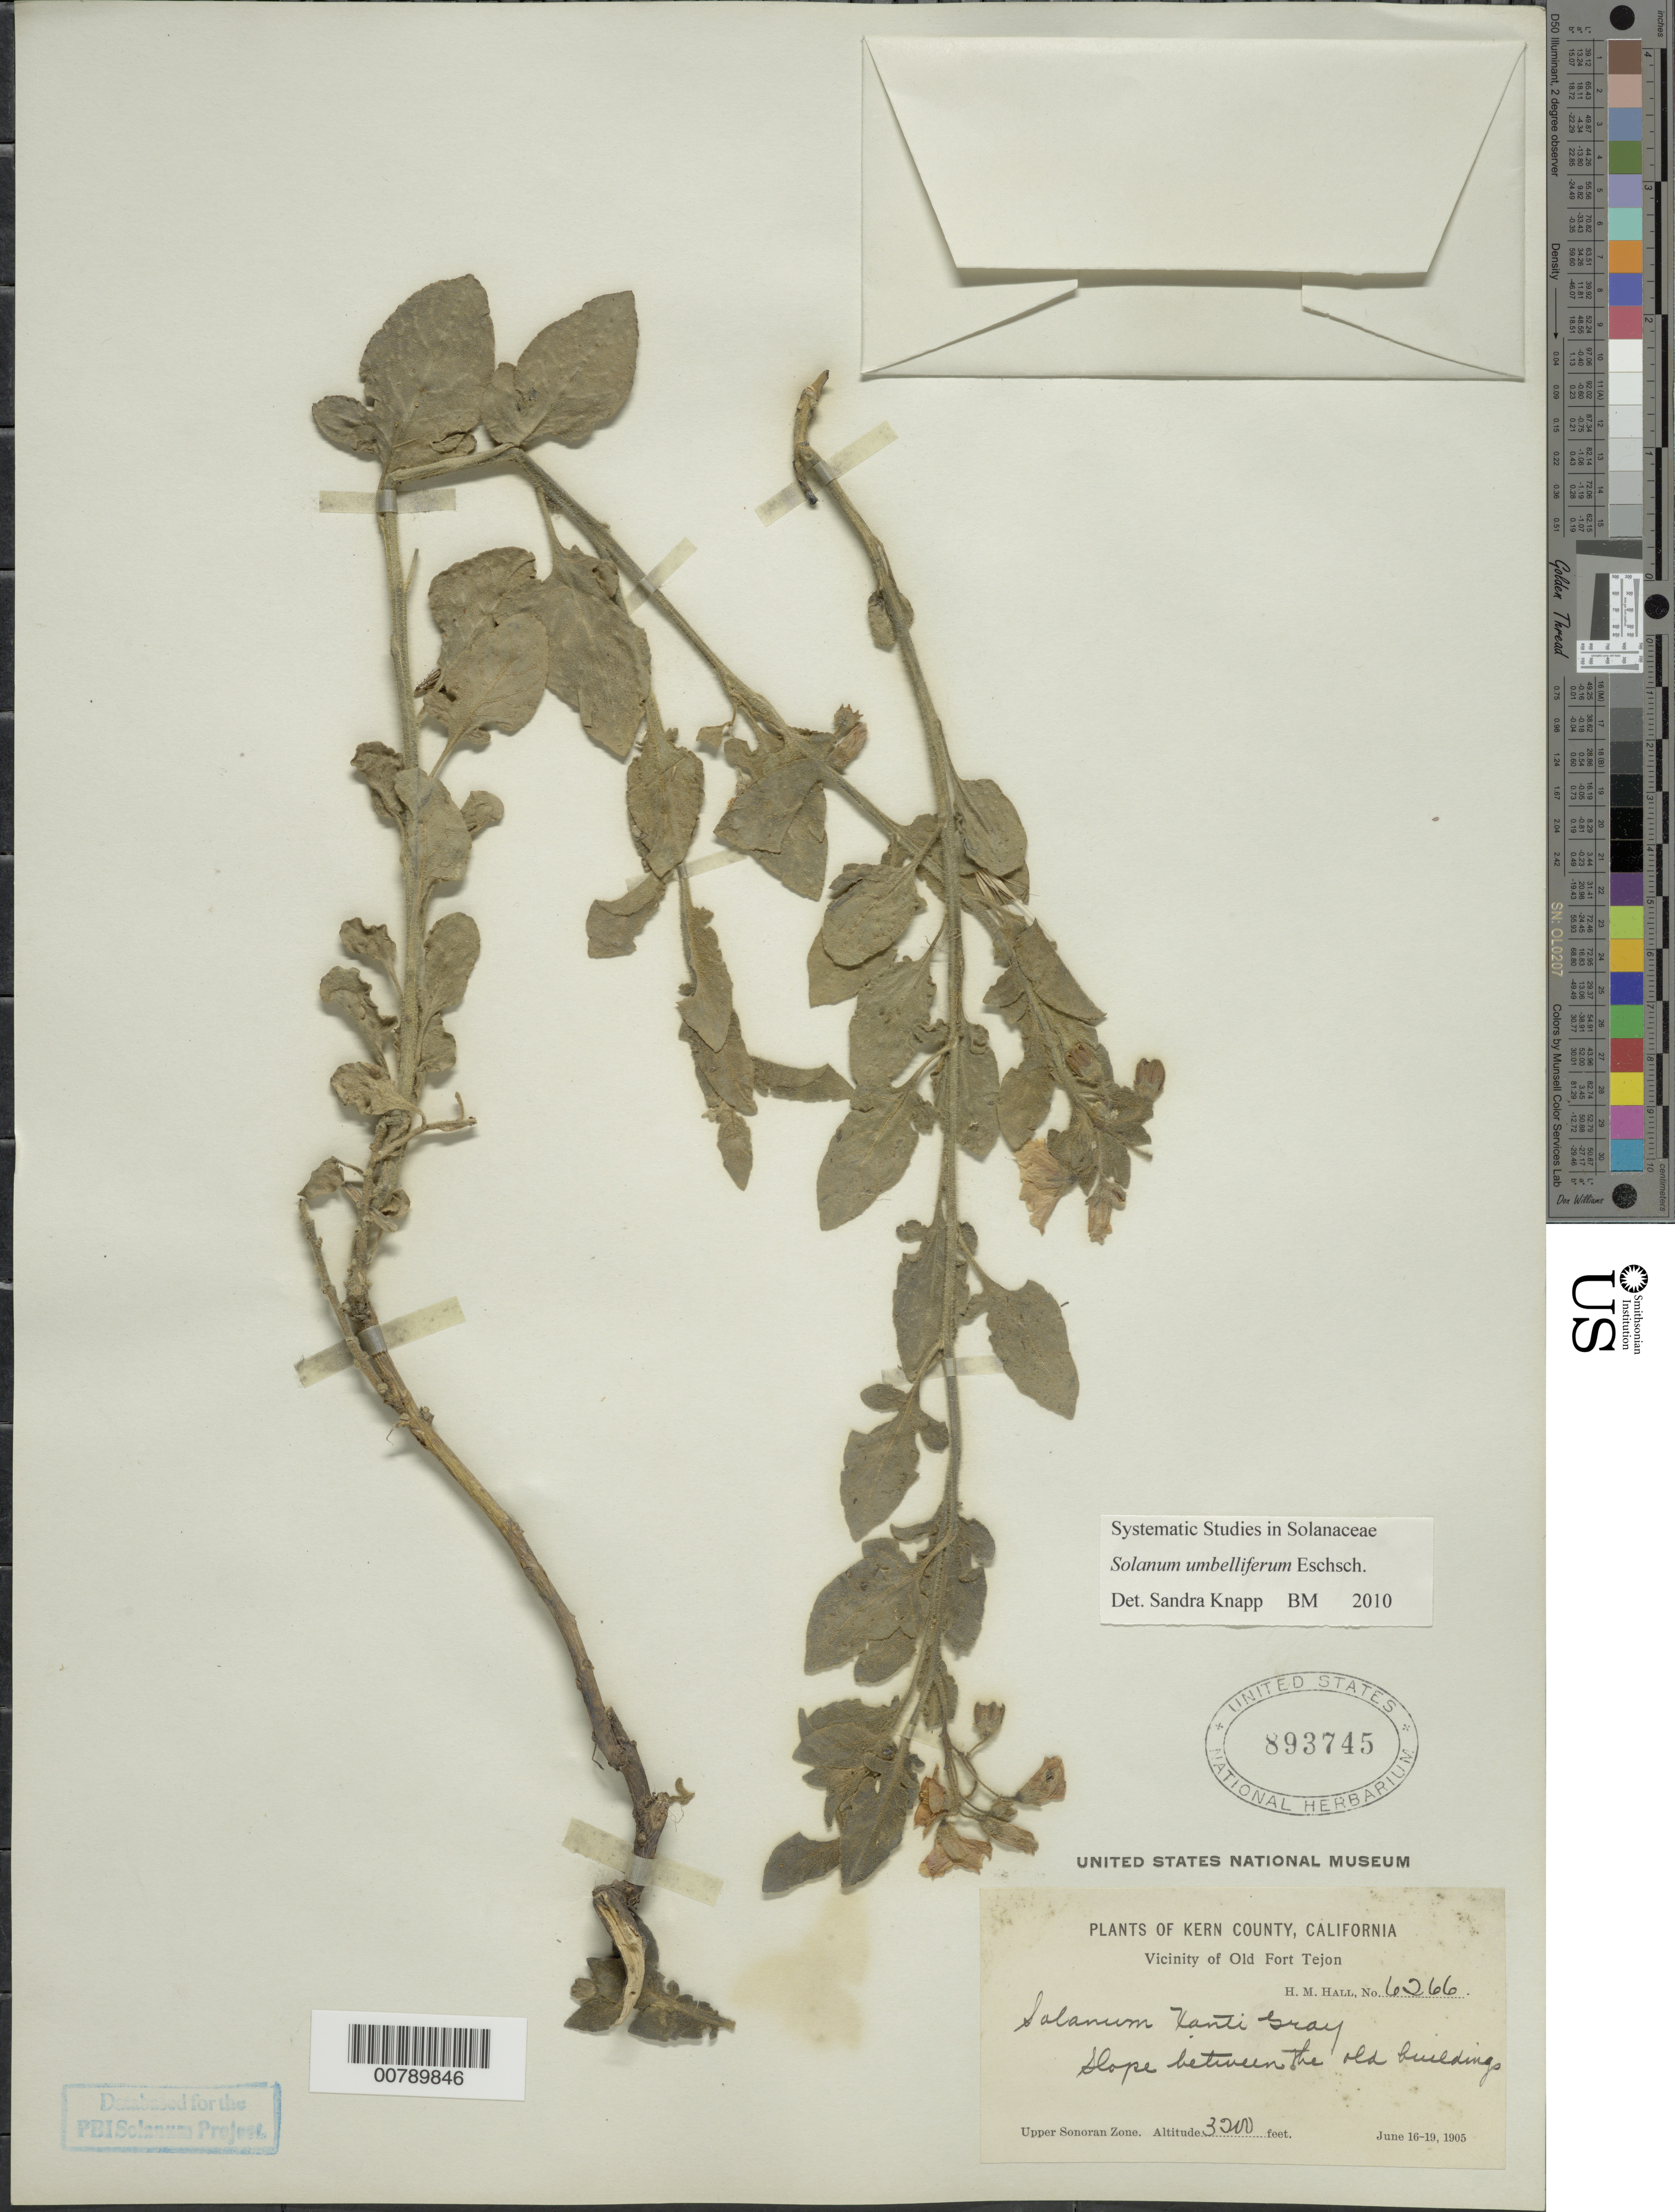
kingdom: Plantae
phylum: Tracheophyta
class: Magnoliopsida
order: Solanales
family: Solanaceae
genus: Solanum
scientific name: Solanum umbelliferum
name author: Eschsch.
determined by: Knapp, S. D.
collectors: H. M. Hall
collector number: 6266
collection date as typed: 16 Jun 1905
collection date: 1905-06-16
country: United States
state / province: California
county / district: Kern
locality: Vicinity of Old Fort Tejon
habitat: Slope between the old buildings. Upper Sonoran Zone.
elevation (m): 975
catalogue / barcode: US 893745